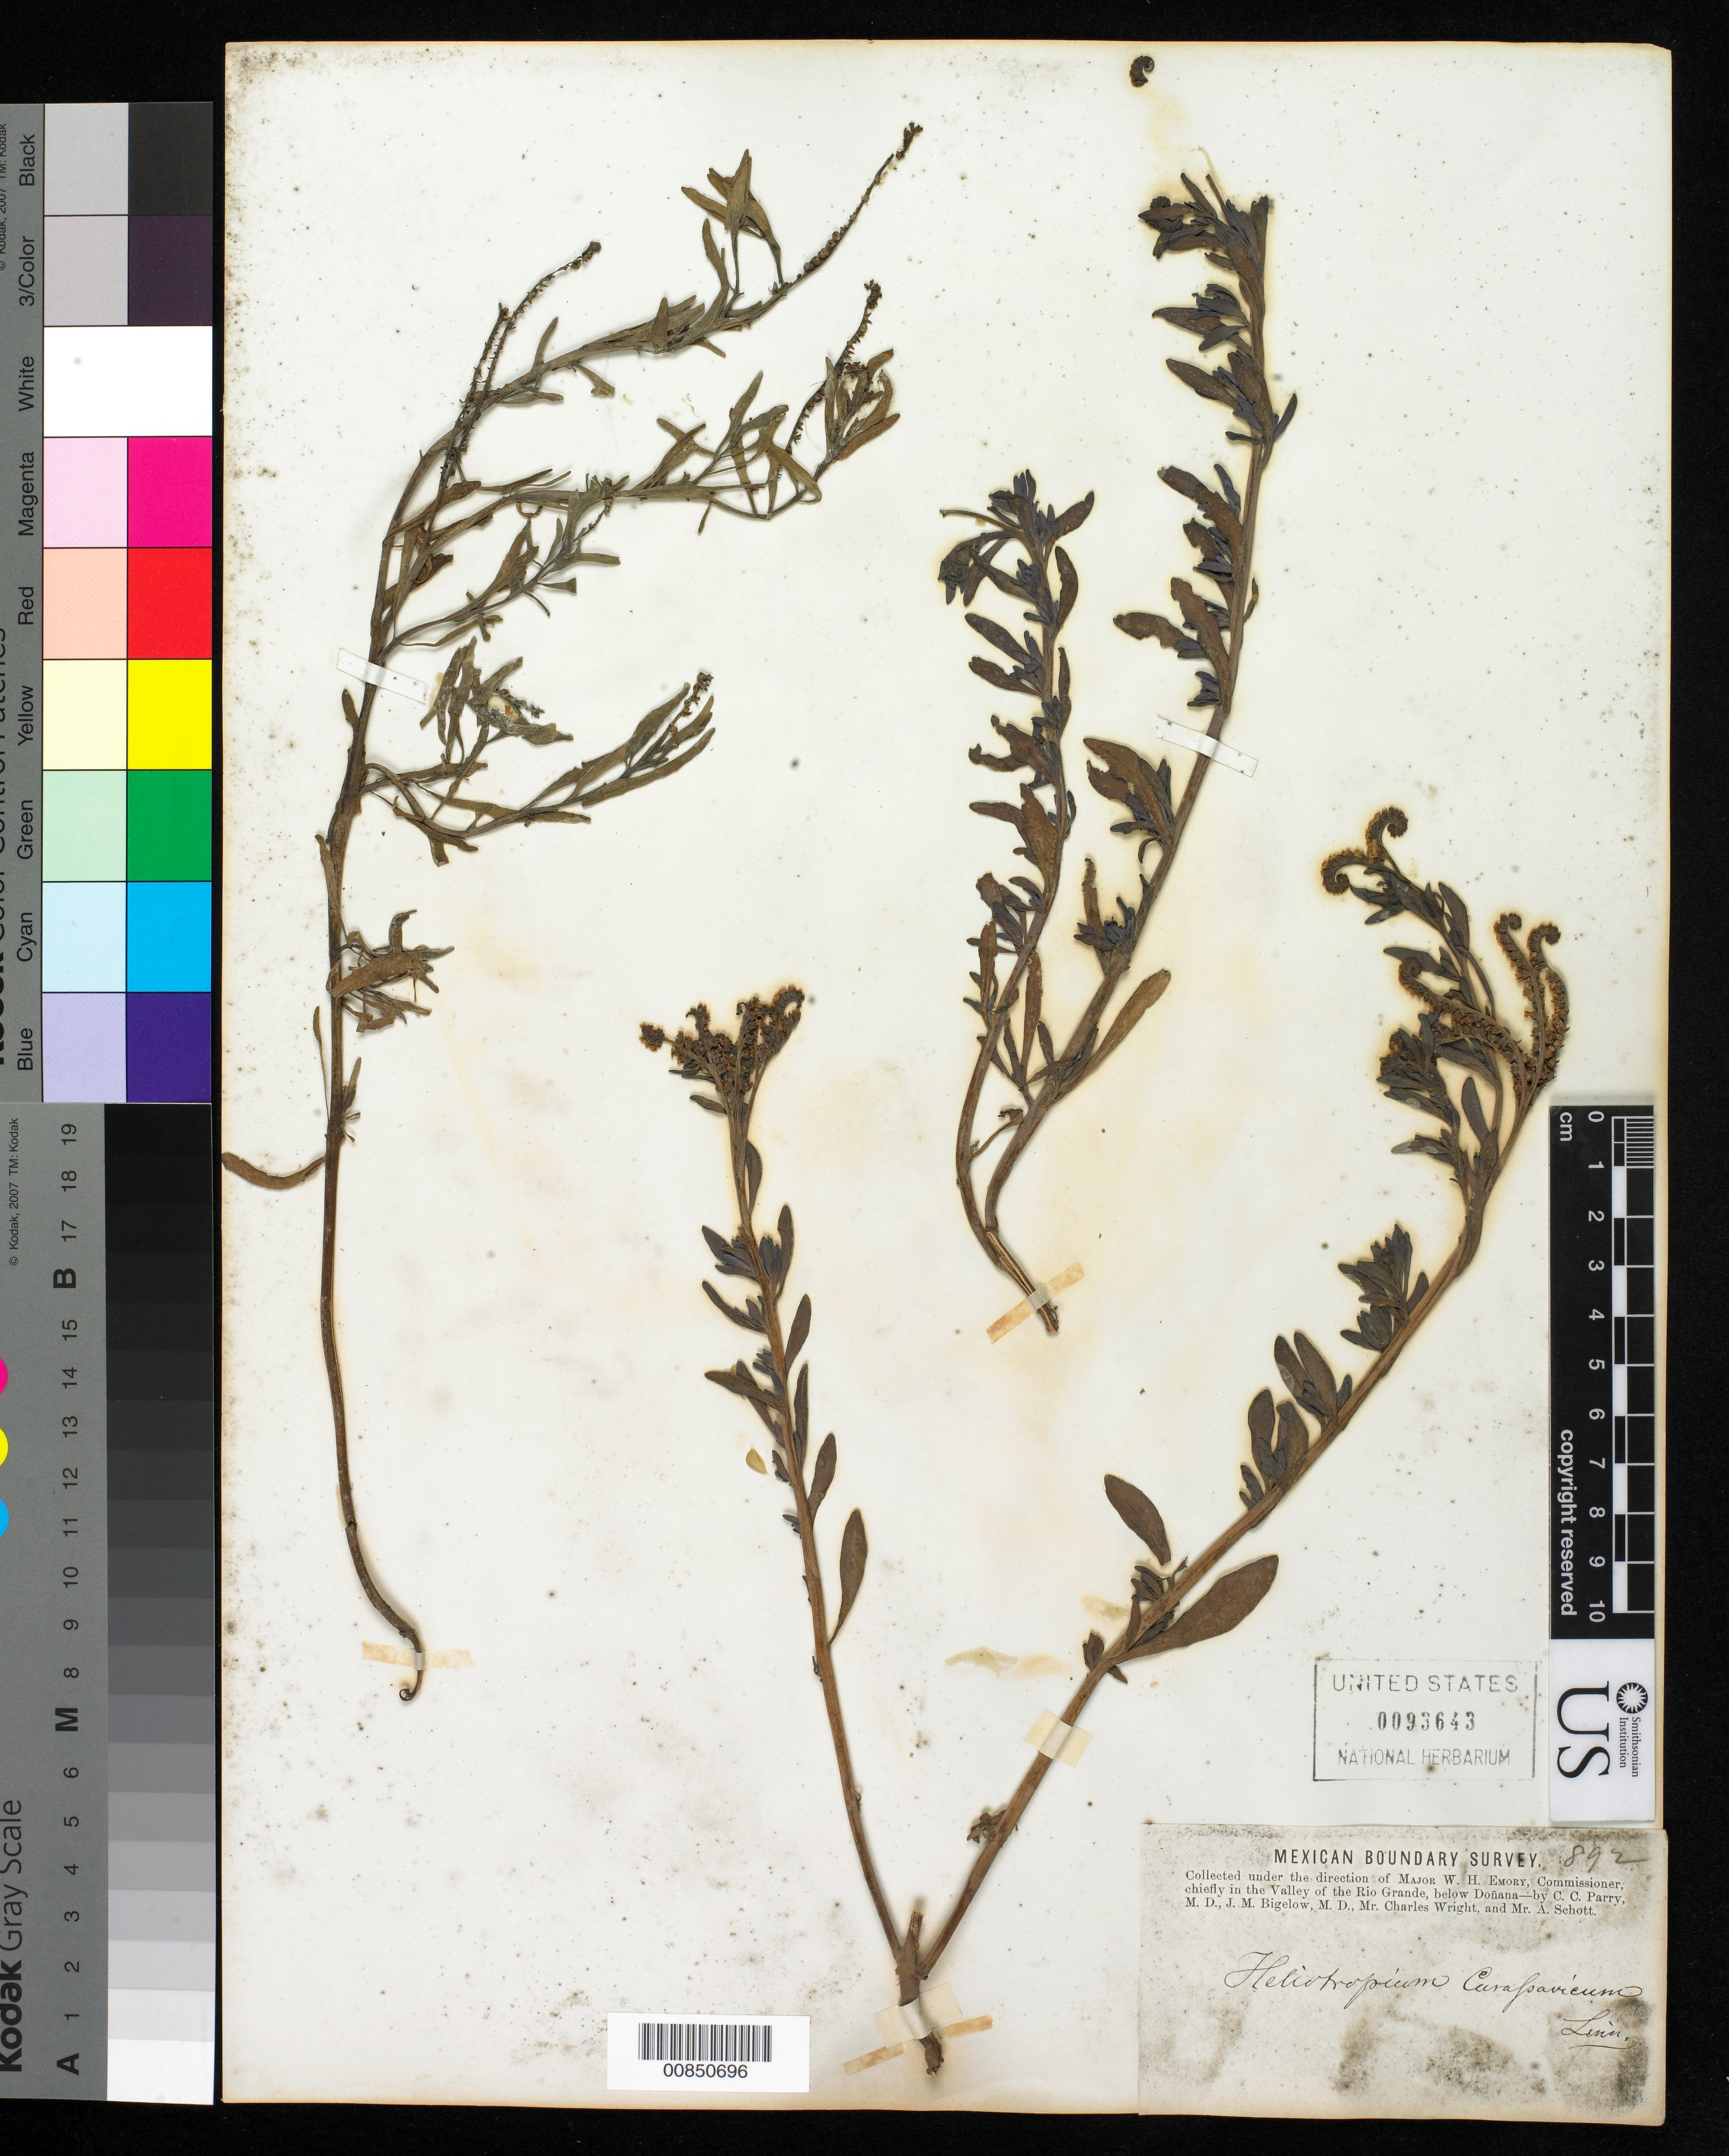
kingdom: Plantae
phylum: Tracheophyta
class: Magnoliopsida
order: Boraginales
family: Heliotropiaceae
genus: Heliotropium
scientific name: Heliotropium curassavicum var. curassavicum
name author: L.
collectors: C. C. Parry, J. M. Bigelow, C. Wright & A. C. V. Schott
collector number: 892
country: United States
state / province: New Mexico / Texas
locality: Valley of the Rio Grande, below Doñana.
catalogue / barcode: US 93643